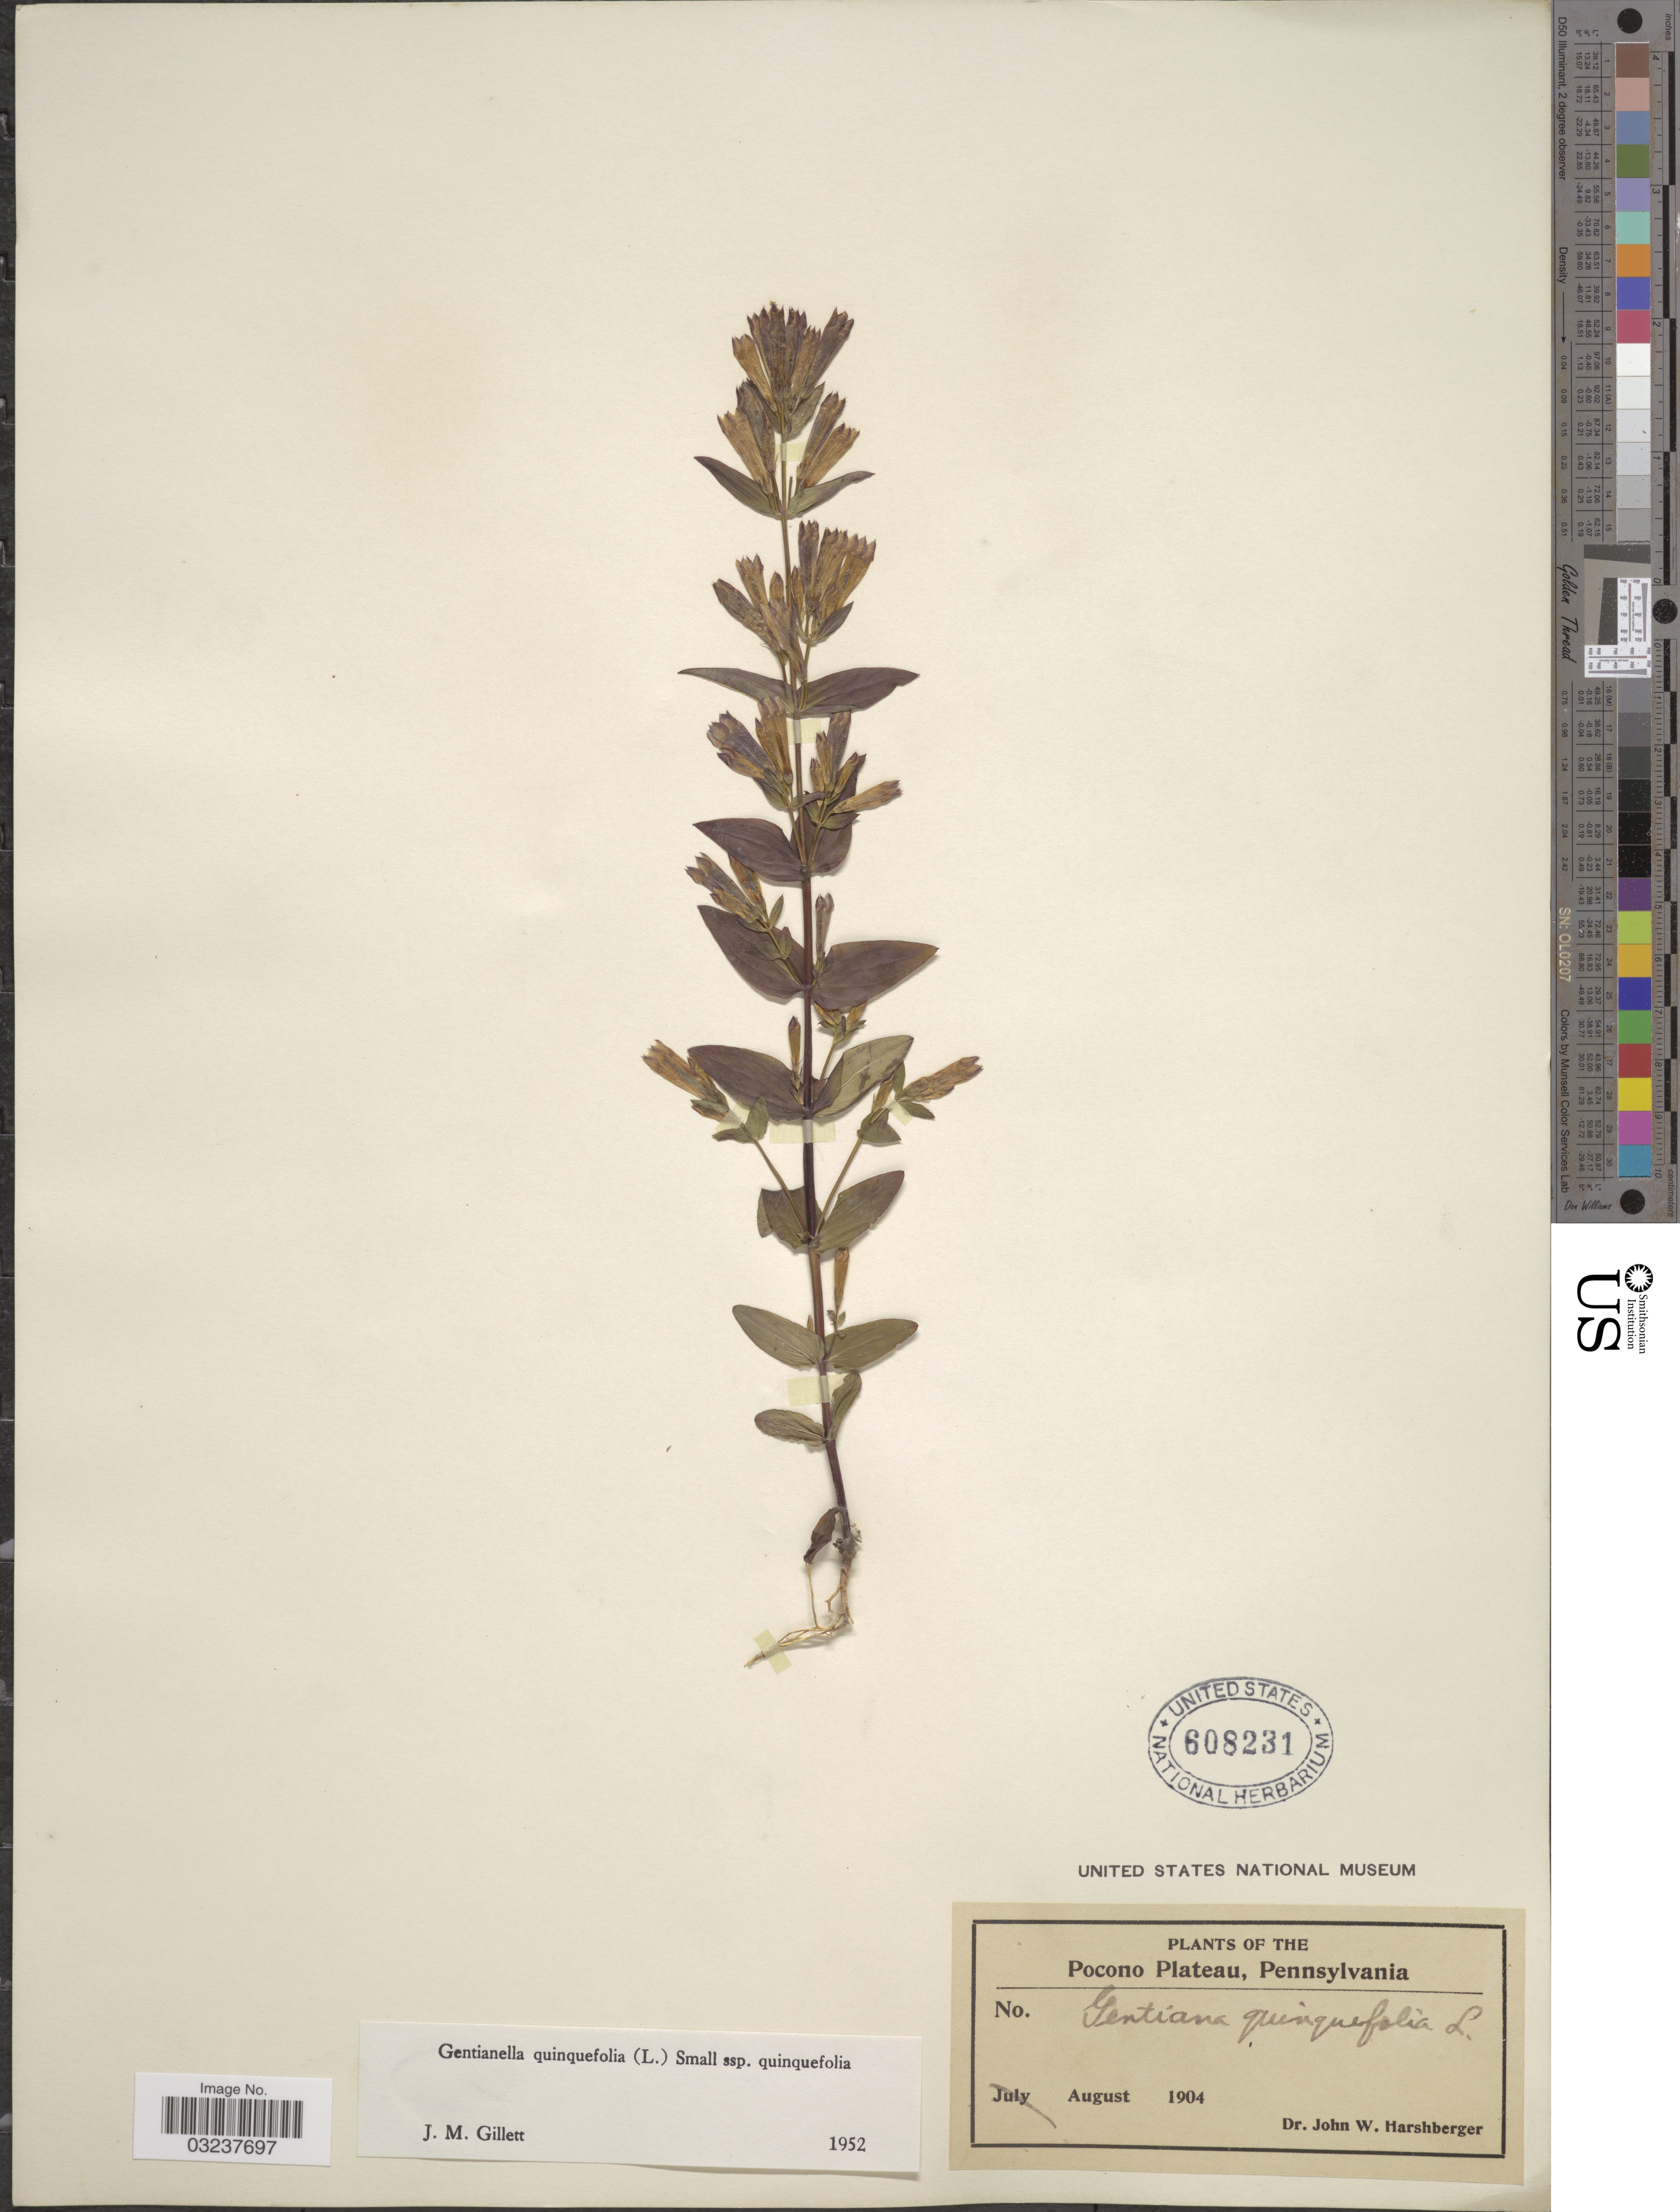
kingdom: Plantae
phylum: Tracheophyta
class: Magnoliopsida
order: Gentianales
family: Gentianaceae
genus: Gentianella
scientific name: Gentianella quinquefolia subsp. quinquefolia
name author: (L.) Small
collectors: J. W. Harshberger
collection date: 1904-08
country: United States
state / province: Pennsylvania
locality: Pocono Plateau.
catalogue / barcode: US 608231